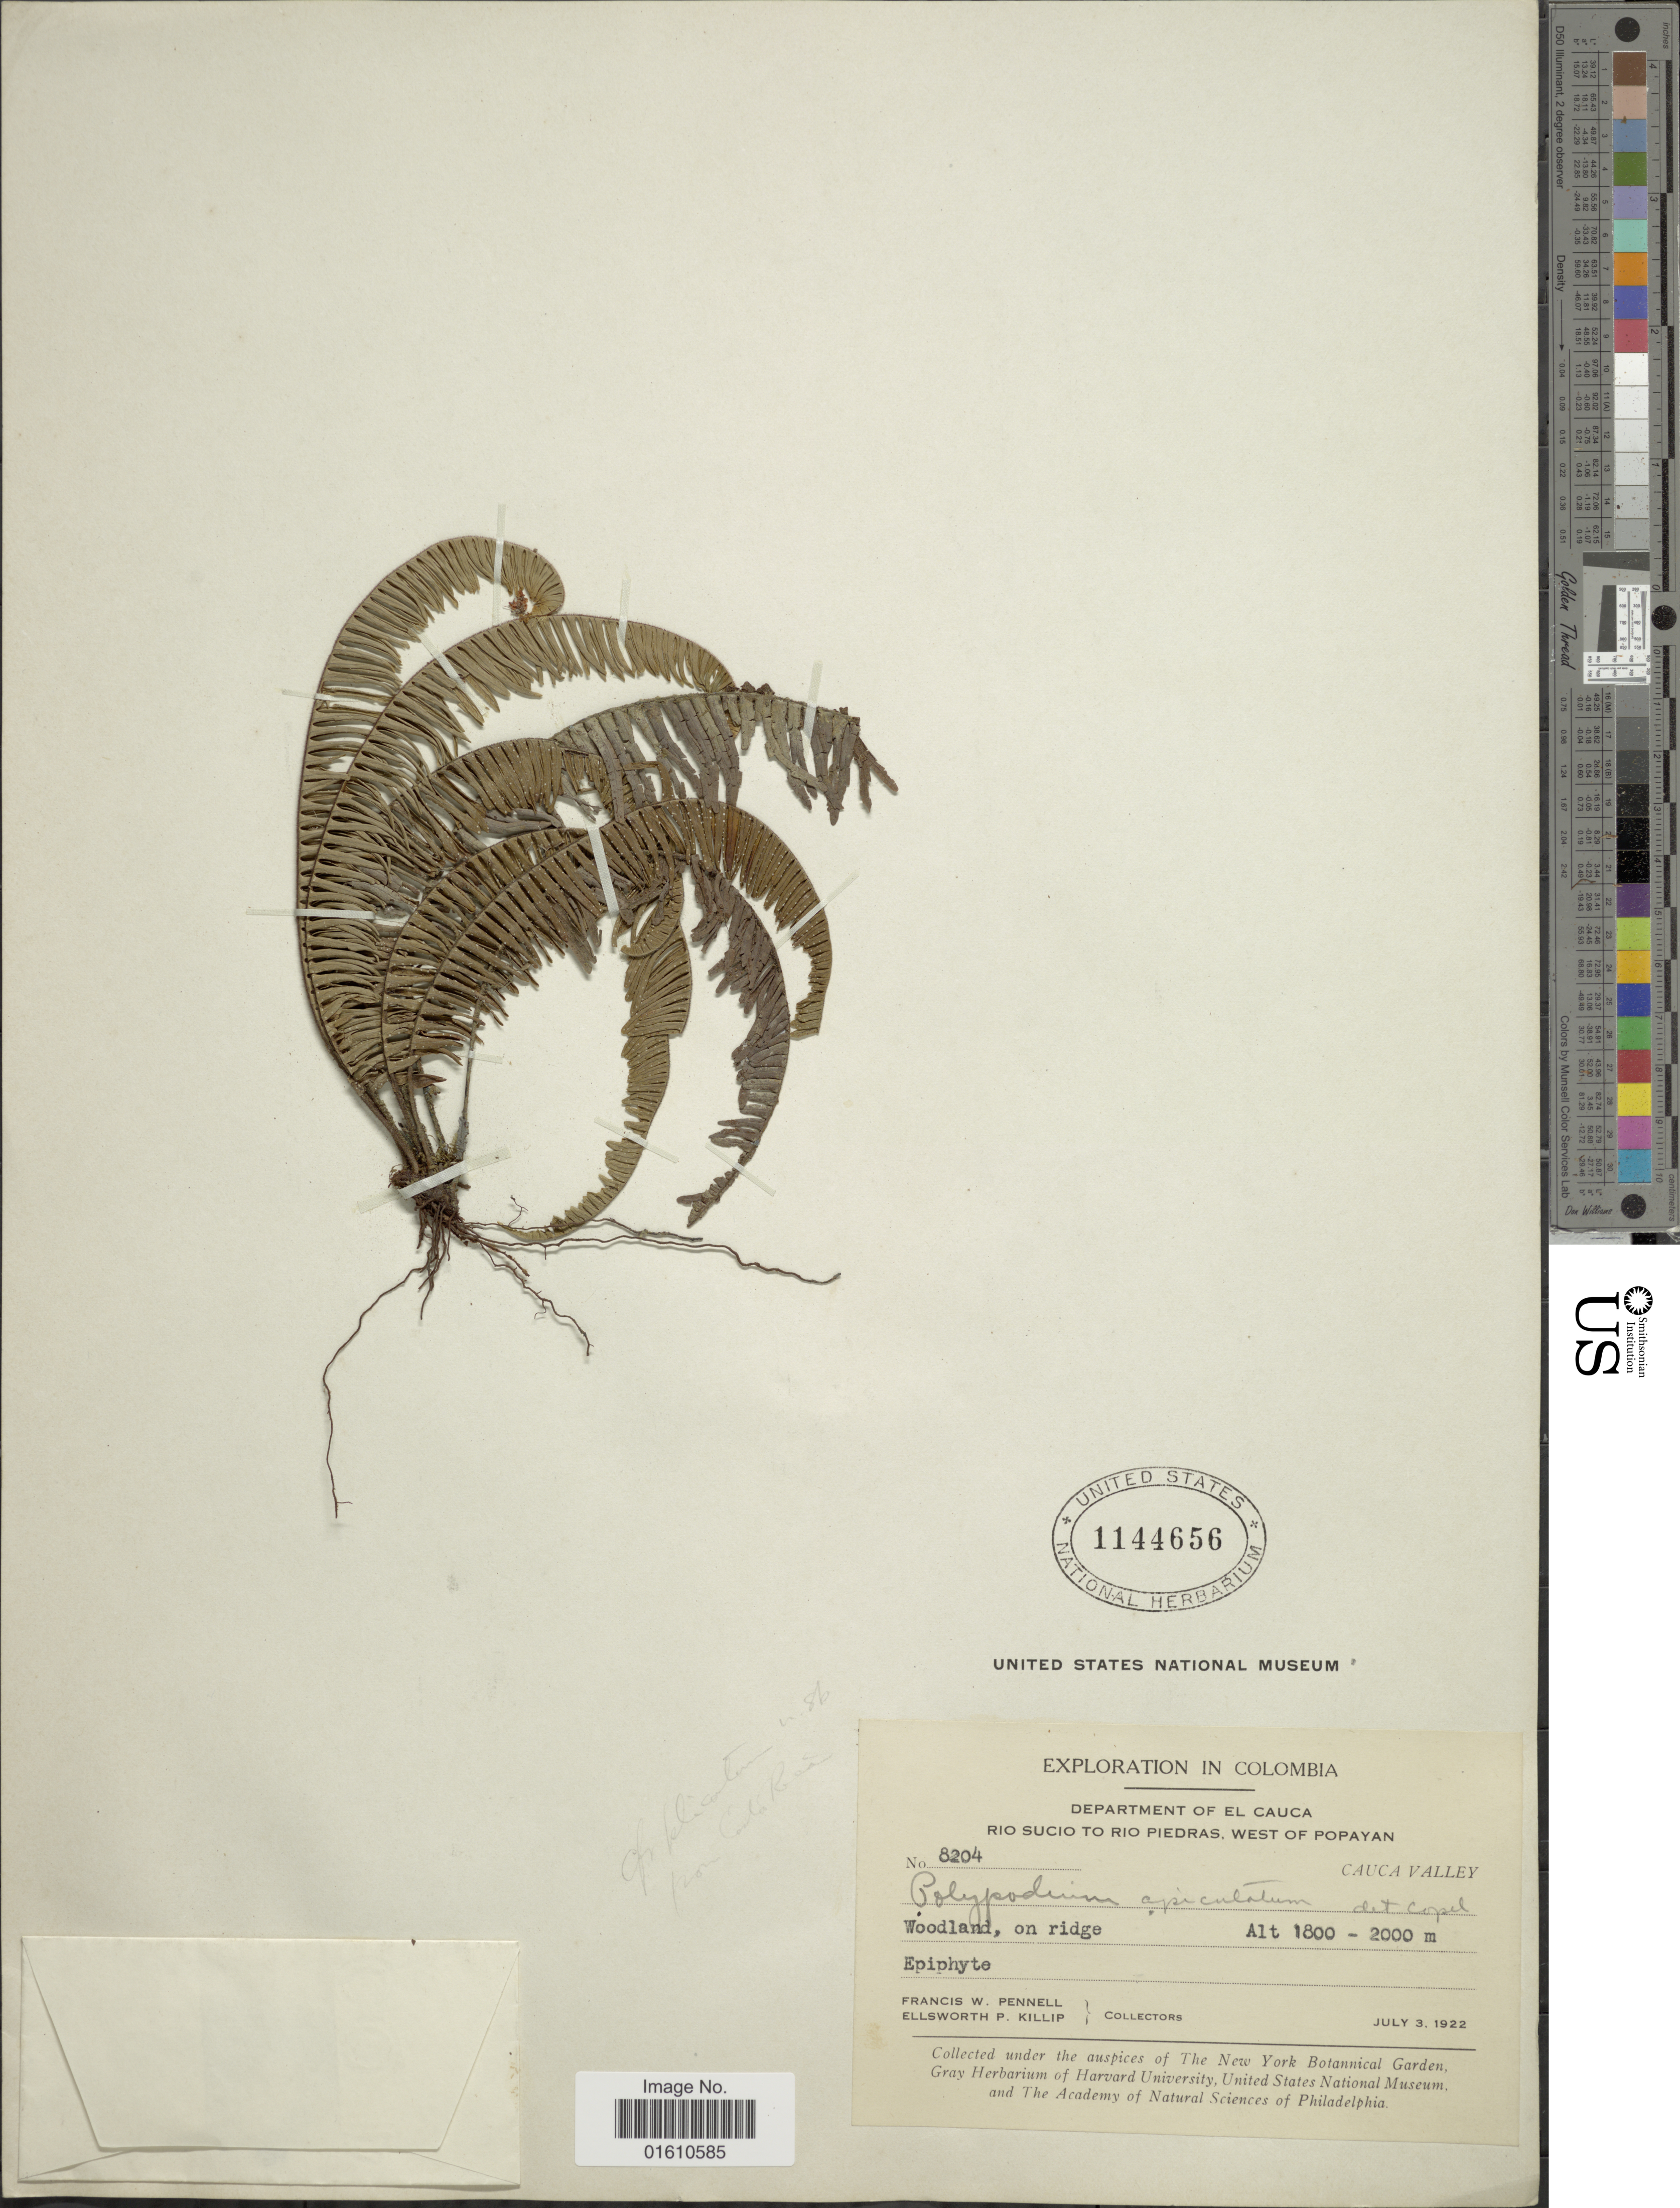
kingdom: Plantae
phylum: Tracheophyta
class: Polypodiopsida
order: Polypodiales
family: Polypodiaceae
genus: Lellingeria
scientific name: Lellingeria apiculata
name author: (Kunze ex Klotzsch) A.R. Sm. & R.C. Moran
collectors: F. W. Pennell & E. P. Killip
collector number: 8204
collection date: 1922-07-03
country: Colombia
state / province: Valle del Cauca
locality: Department of El Cauca, Rio Sucio To Rio Piedras, West of Popayan, Woodland on Ridge, Cauca Valley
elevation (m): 1800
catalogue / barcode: US 1144656